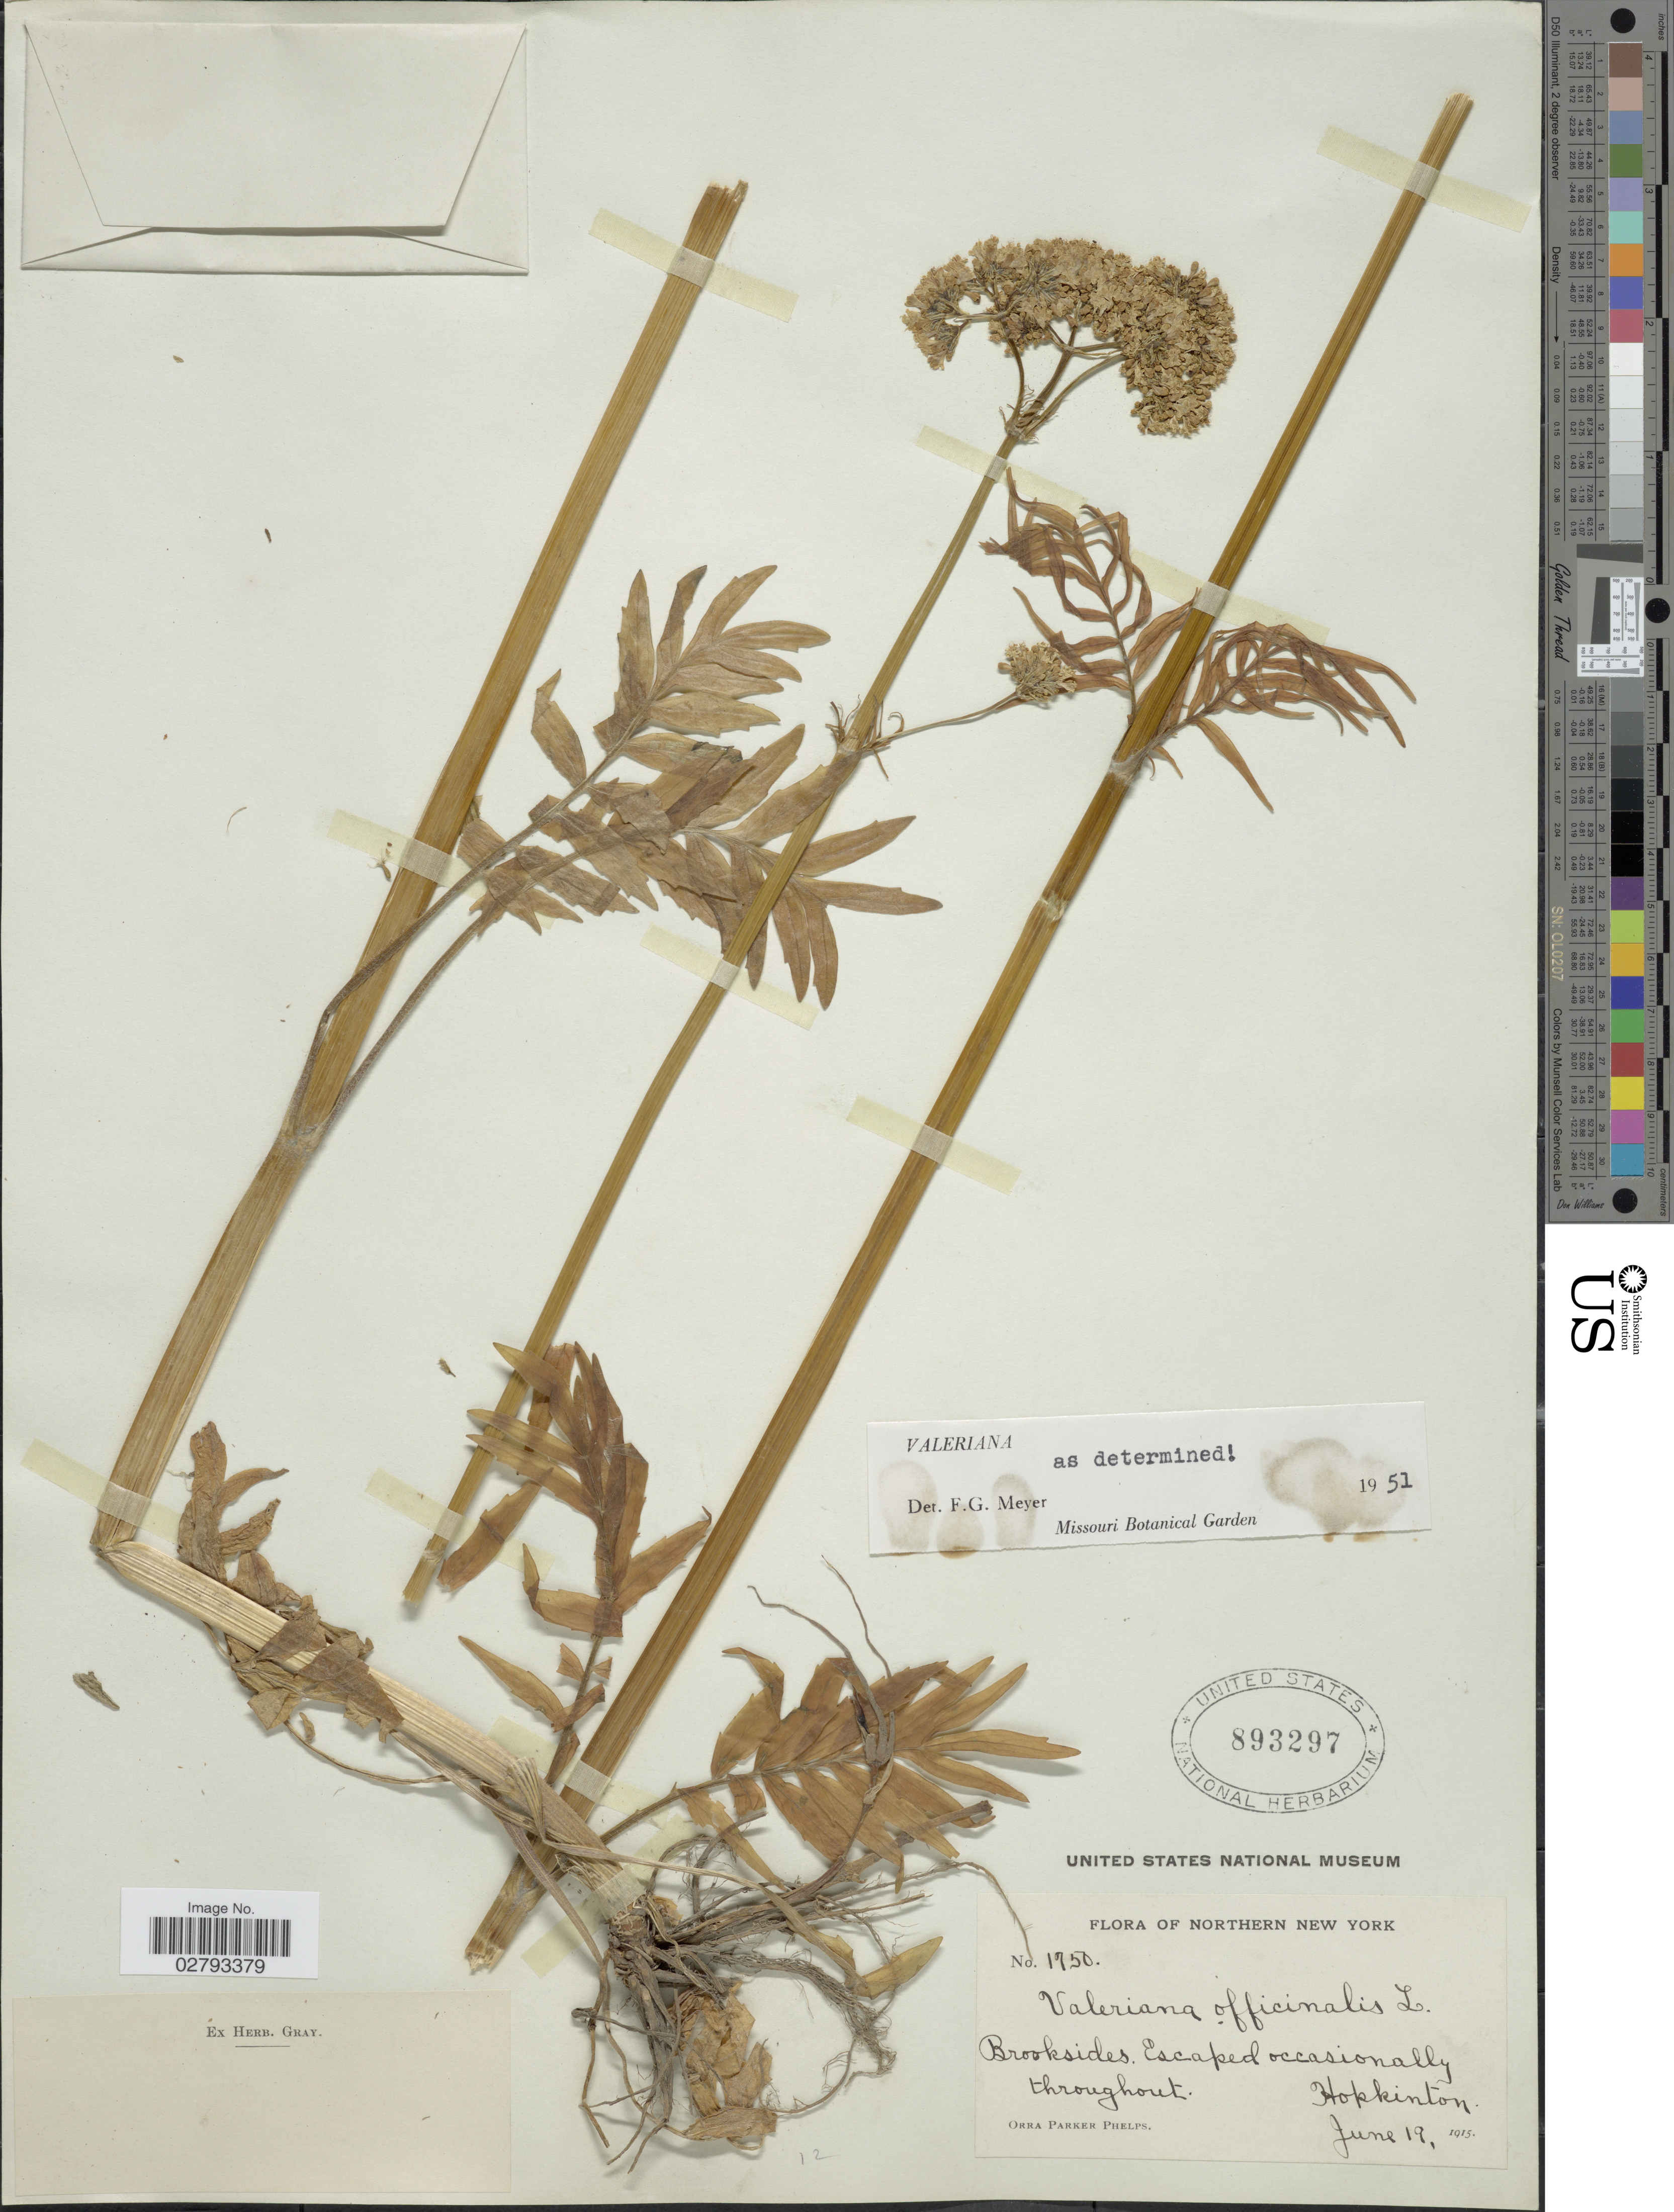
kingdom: Plantae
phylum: Tracheophyta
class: Magnoliopsida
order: Dipsacales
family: Caprifoliaceae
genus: Valeriana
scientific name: Valeriana officinalis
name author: L.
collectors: O. P. Phelps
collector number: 1750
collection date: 1915-06-19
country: United States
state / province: New York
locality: Northern New York. Hopkinton.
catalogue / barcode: US 893297